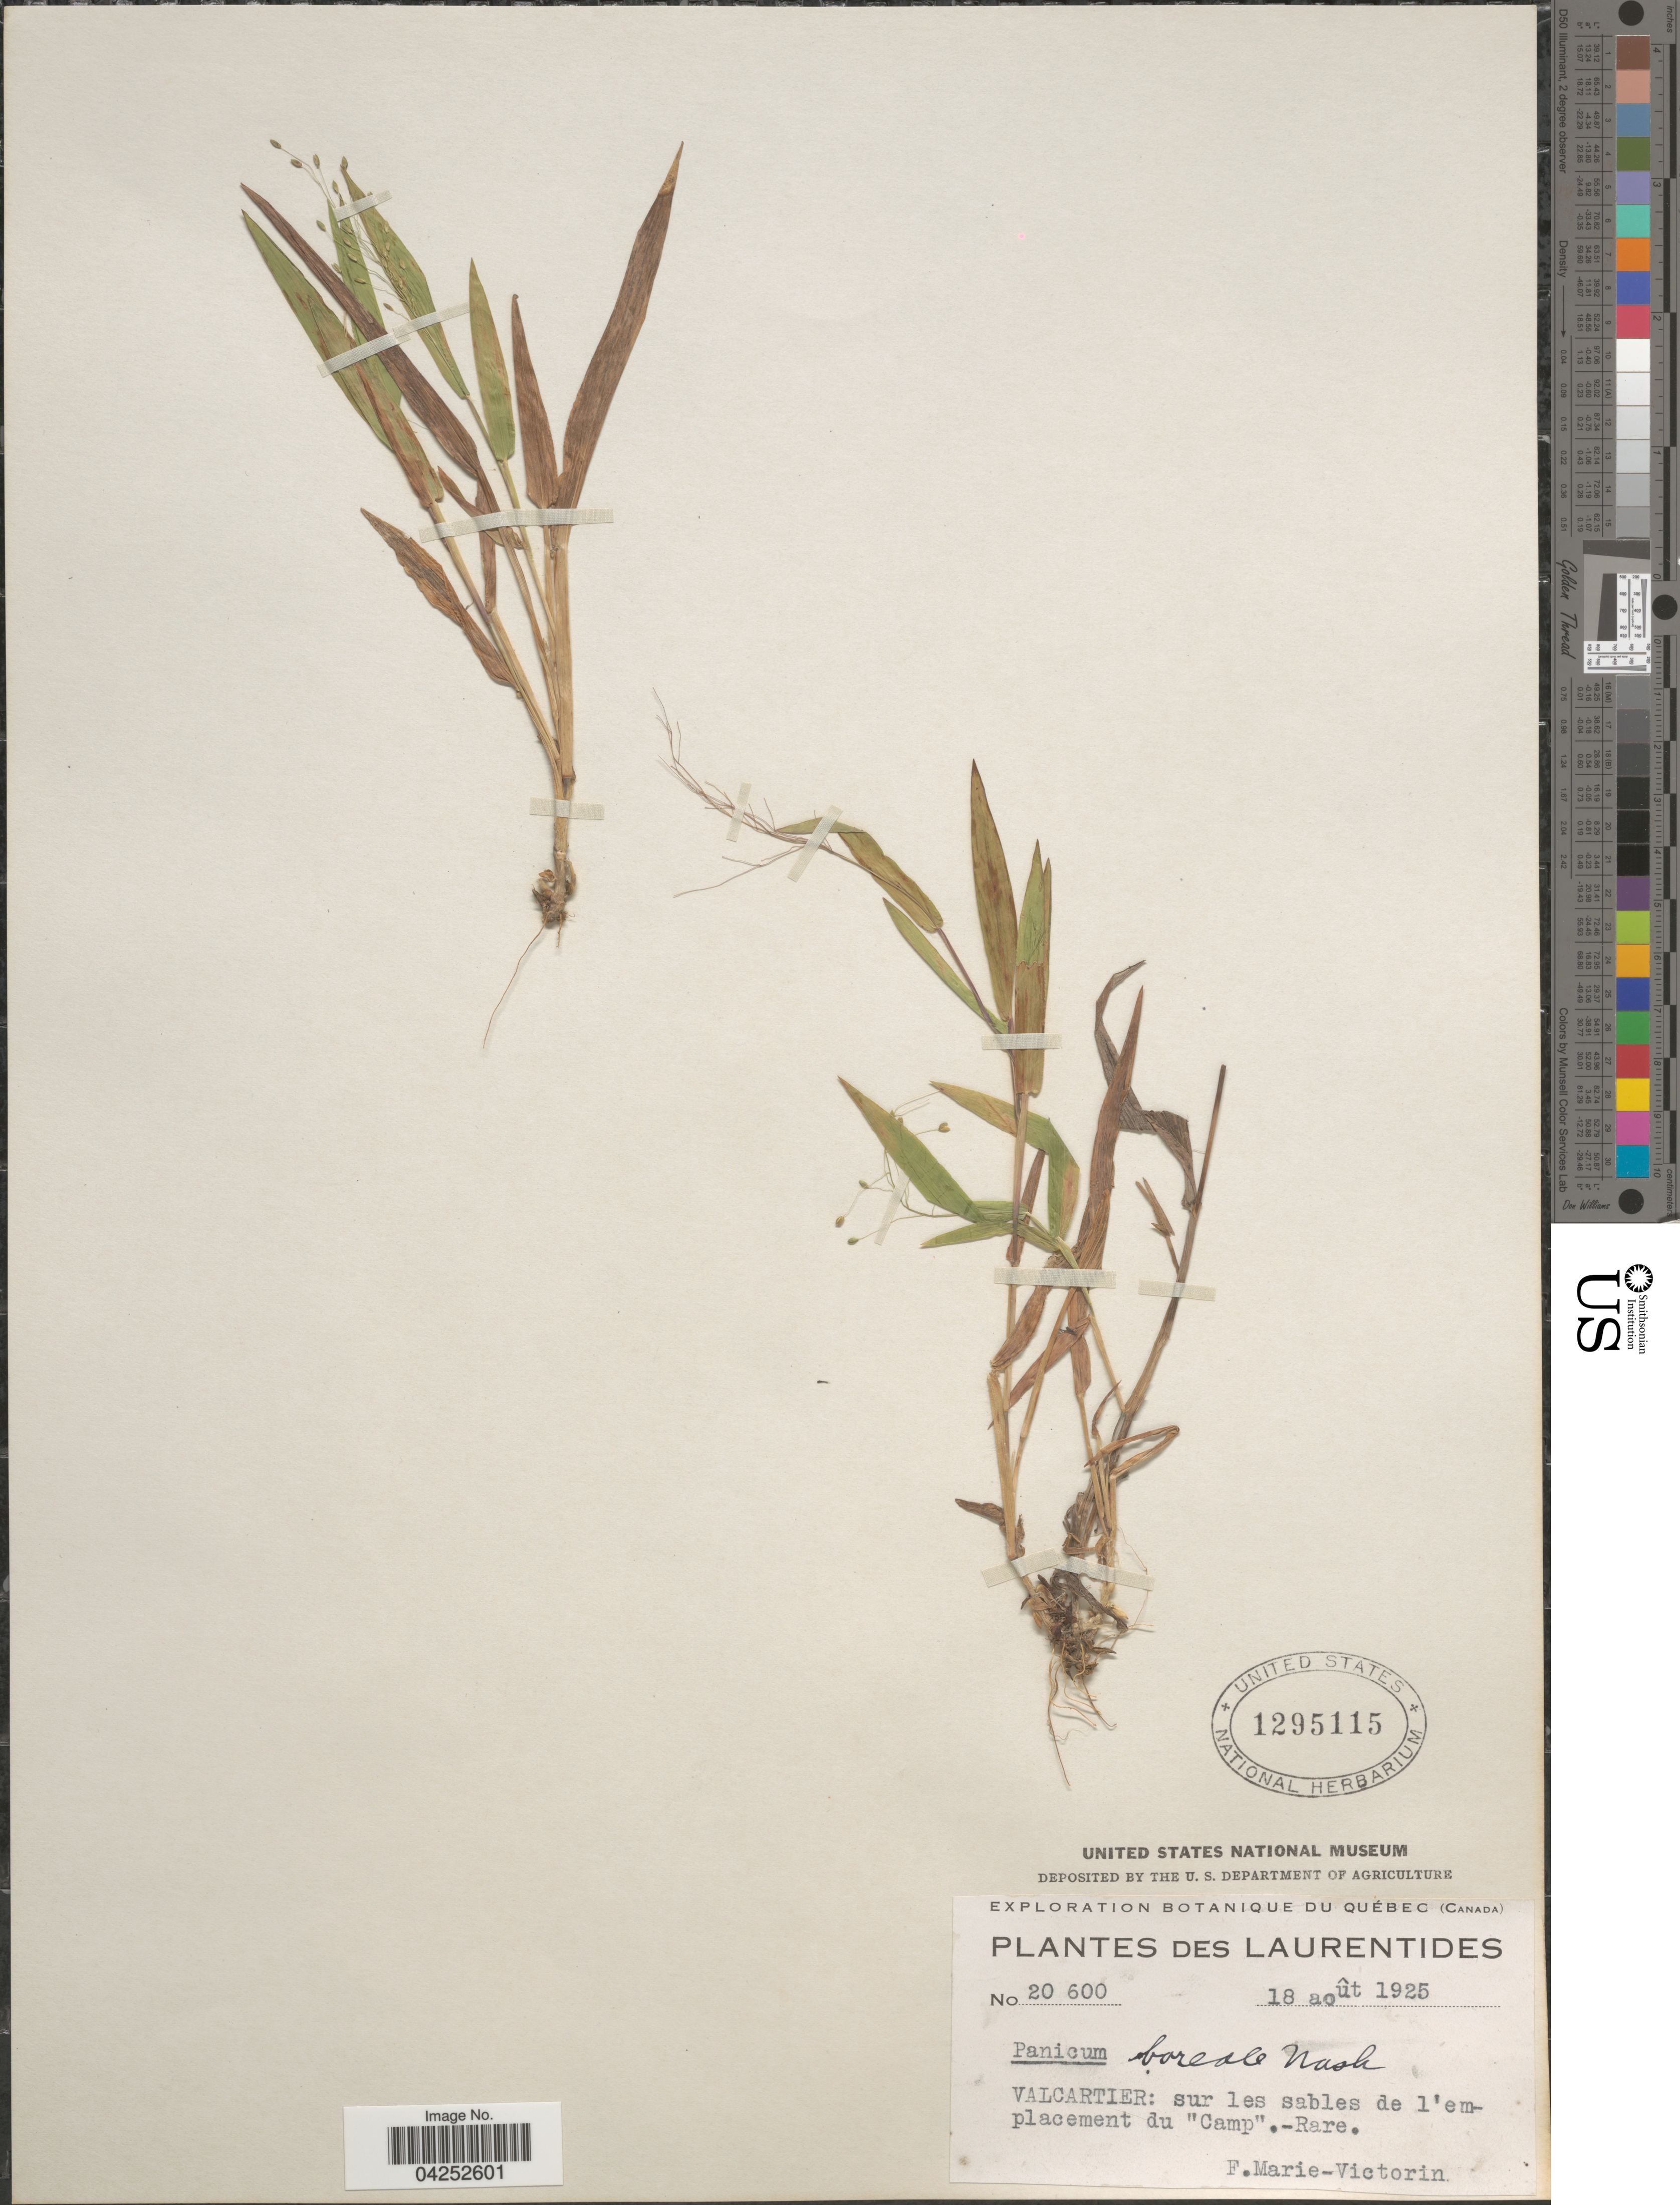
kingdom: Plantae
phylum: Tracheophyta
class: Liliopsida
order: Poales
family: Poaceae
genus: Dichanthelium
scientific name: Dichanthelium boreale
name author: (Nash) Freckmann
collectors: F. Marie-Victorin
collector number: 20600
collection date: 1925-08-18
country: Canada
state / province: Quebec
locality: Exploration Botanique du Québec (Canada). Laurentides. Valcartier: sur les sables de l'emplacement du "Camp".-Rare.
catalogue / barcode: US 1295115